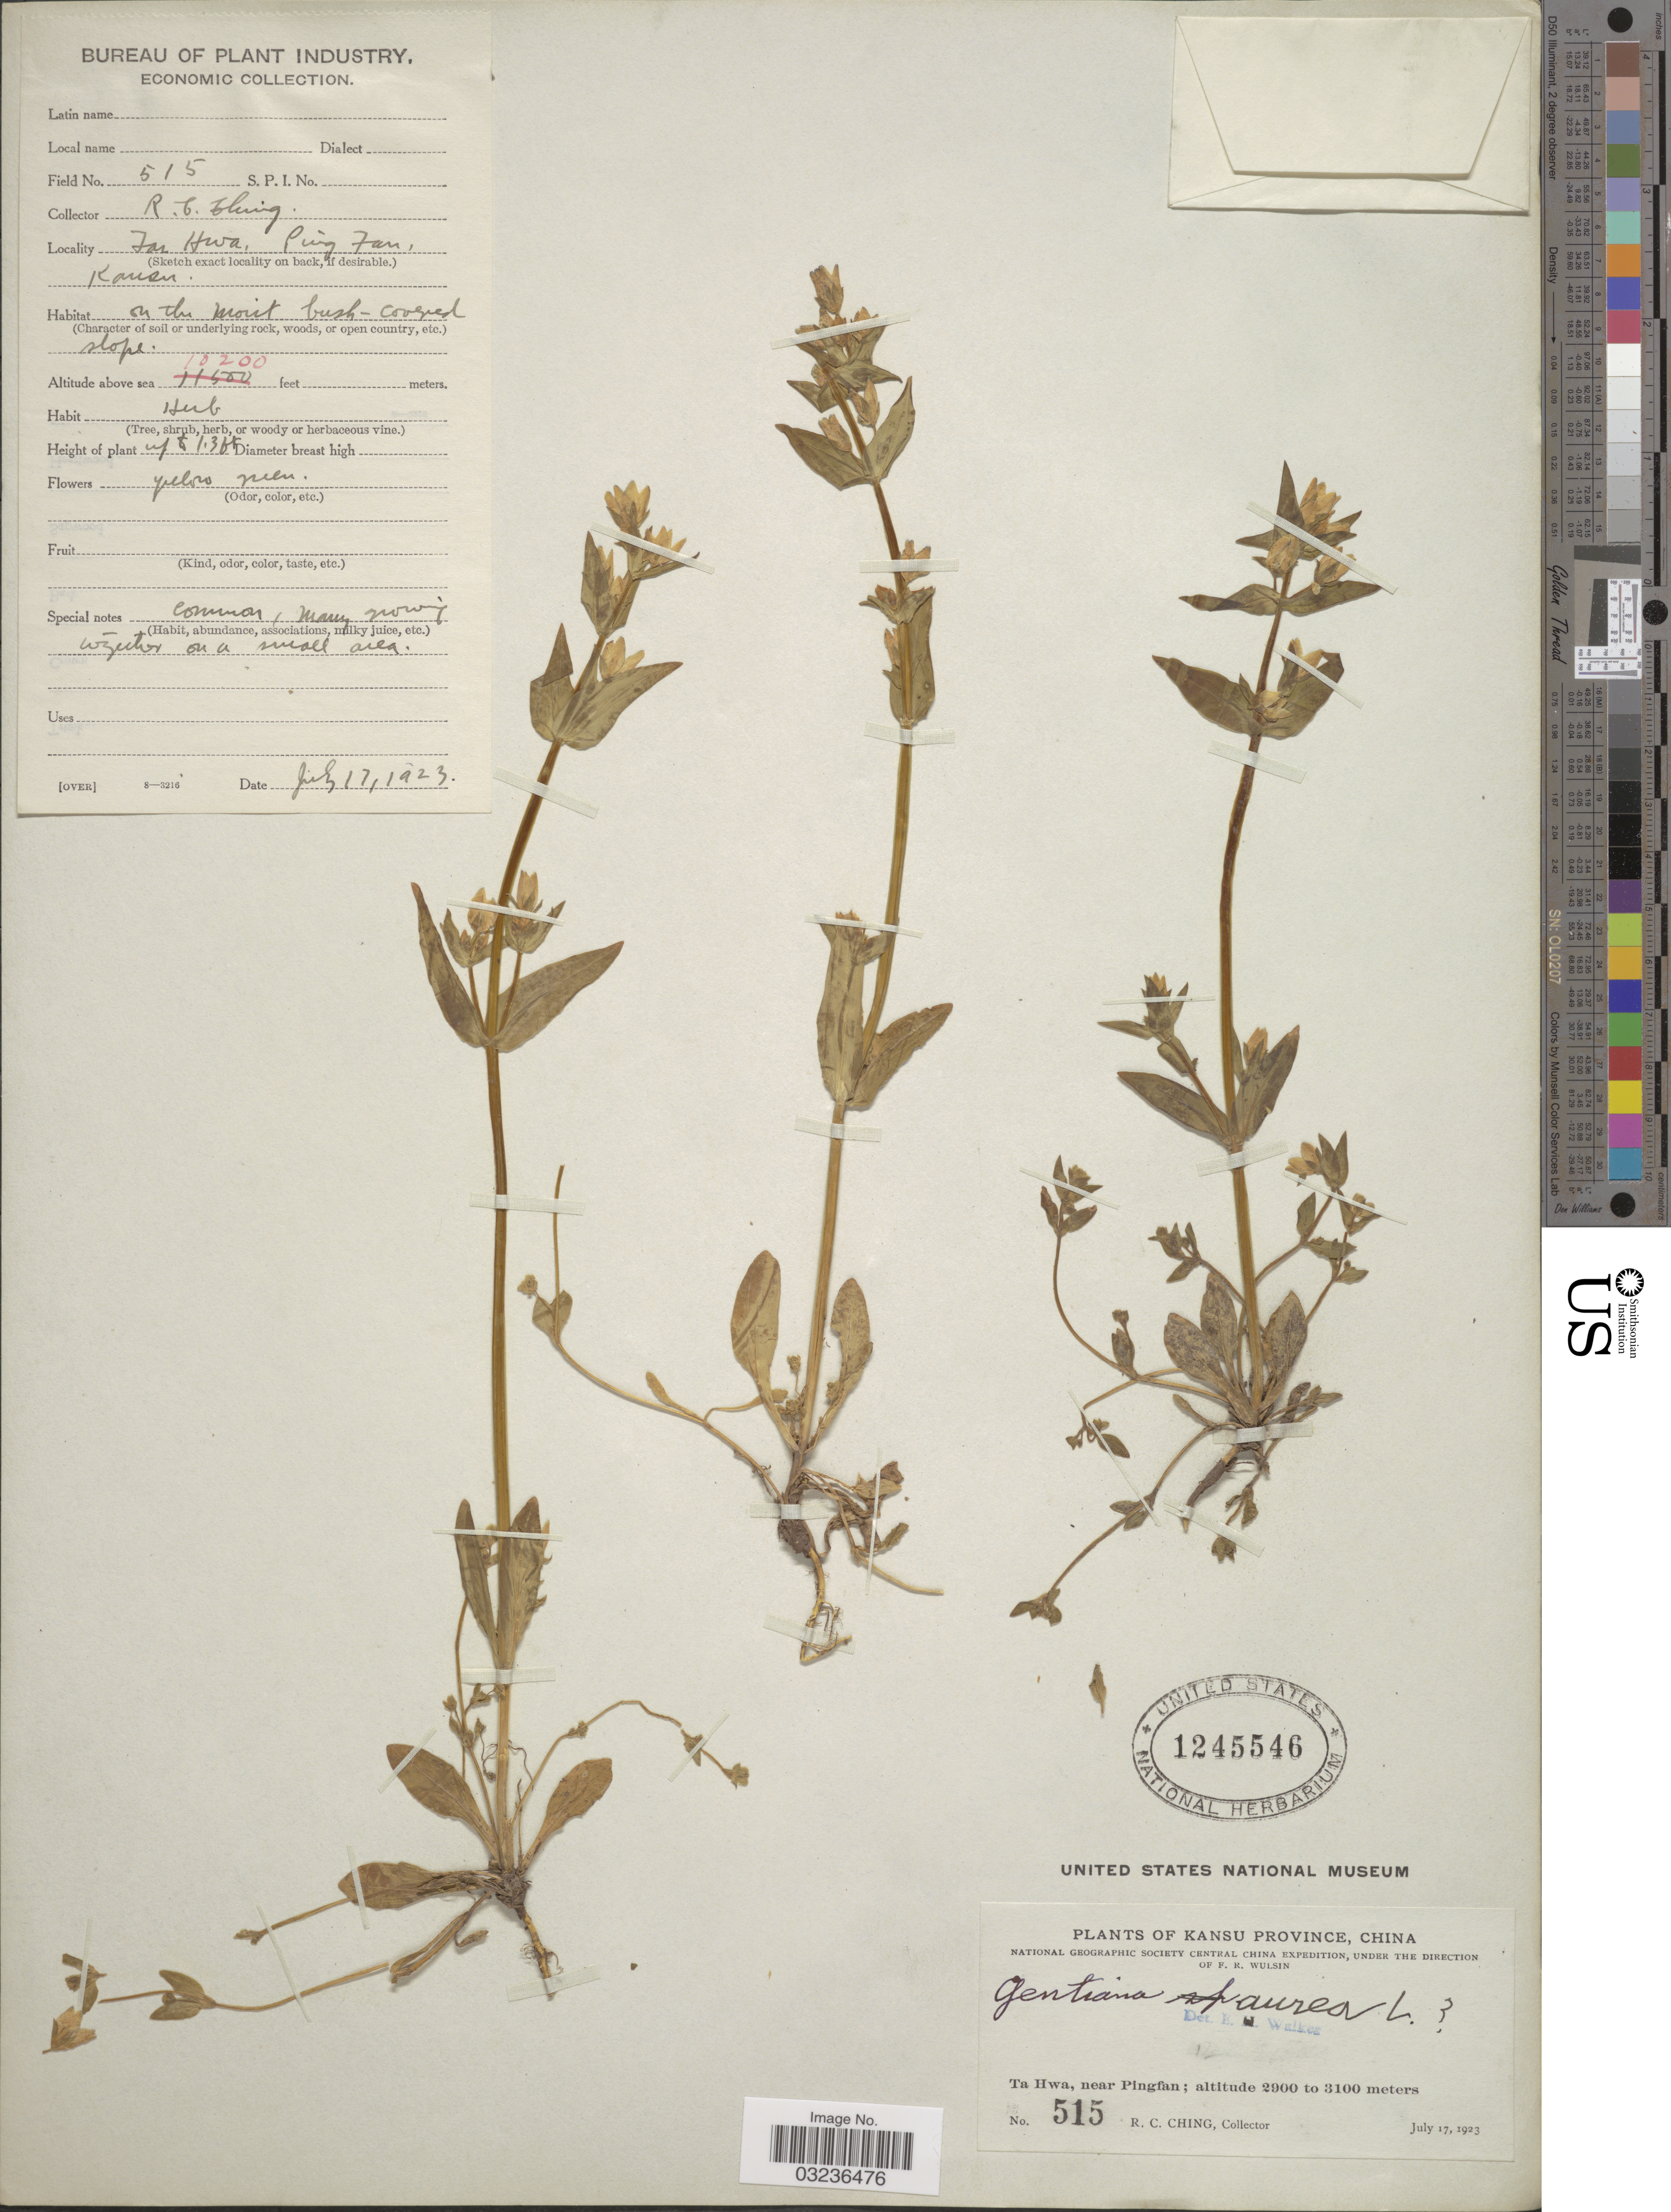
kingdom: Plantae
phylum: Tracheophyta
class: Magnoliopsida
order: Gentianales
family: Gentianaceae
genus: Gentiana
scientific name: Gentiana aurea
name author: L.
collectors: R. C. Ching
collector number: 515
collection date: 1923-07-17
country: China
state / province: Gansu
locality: Kansu Province. Ta Hwa, near Pingfan.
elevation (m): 3109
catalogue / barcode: US 1245546